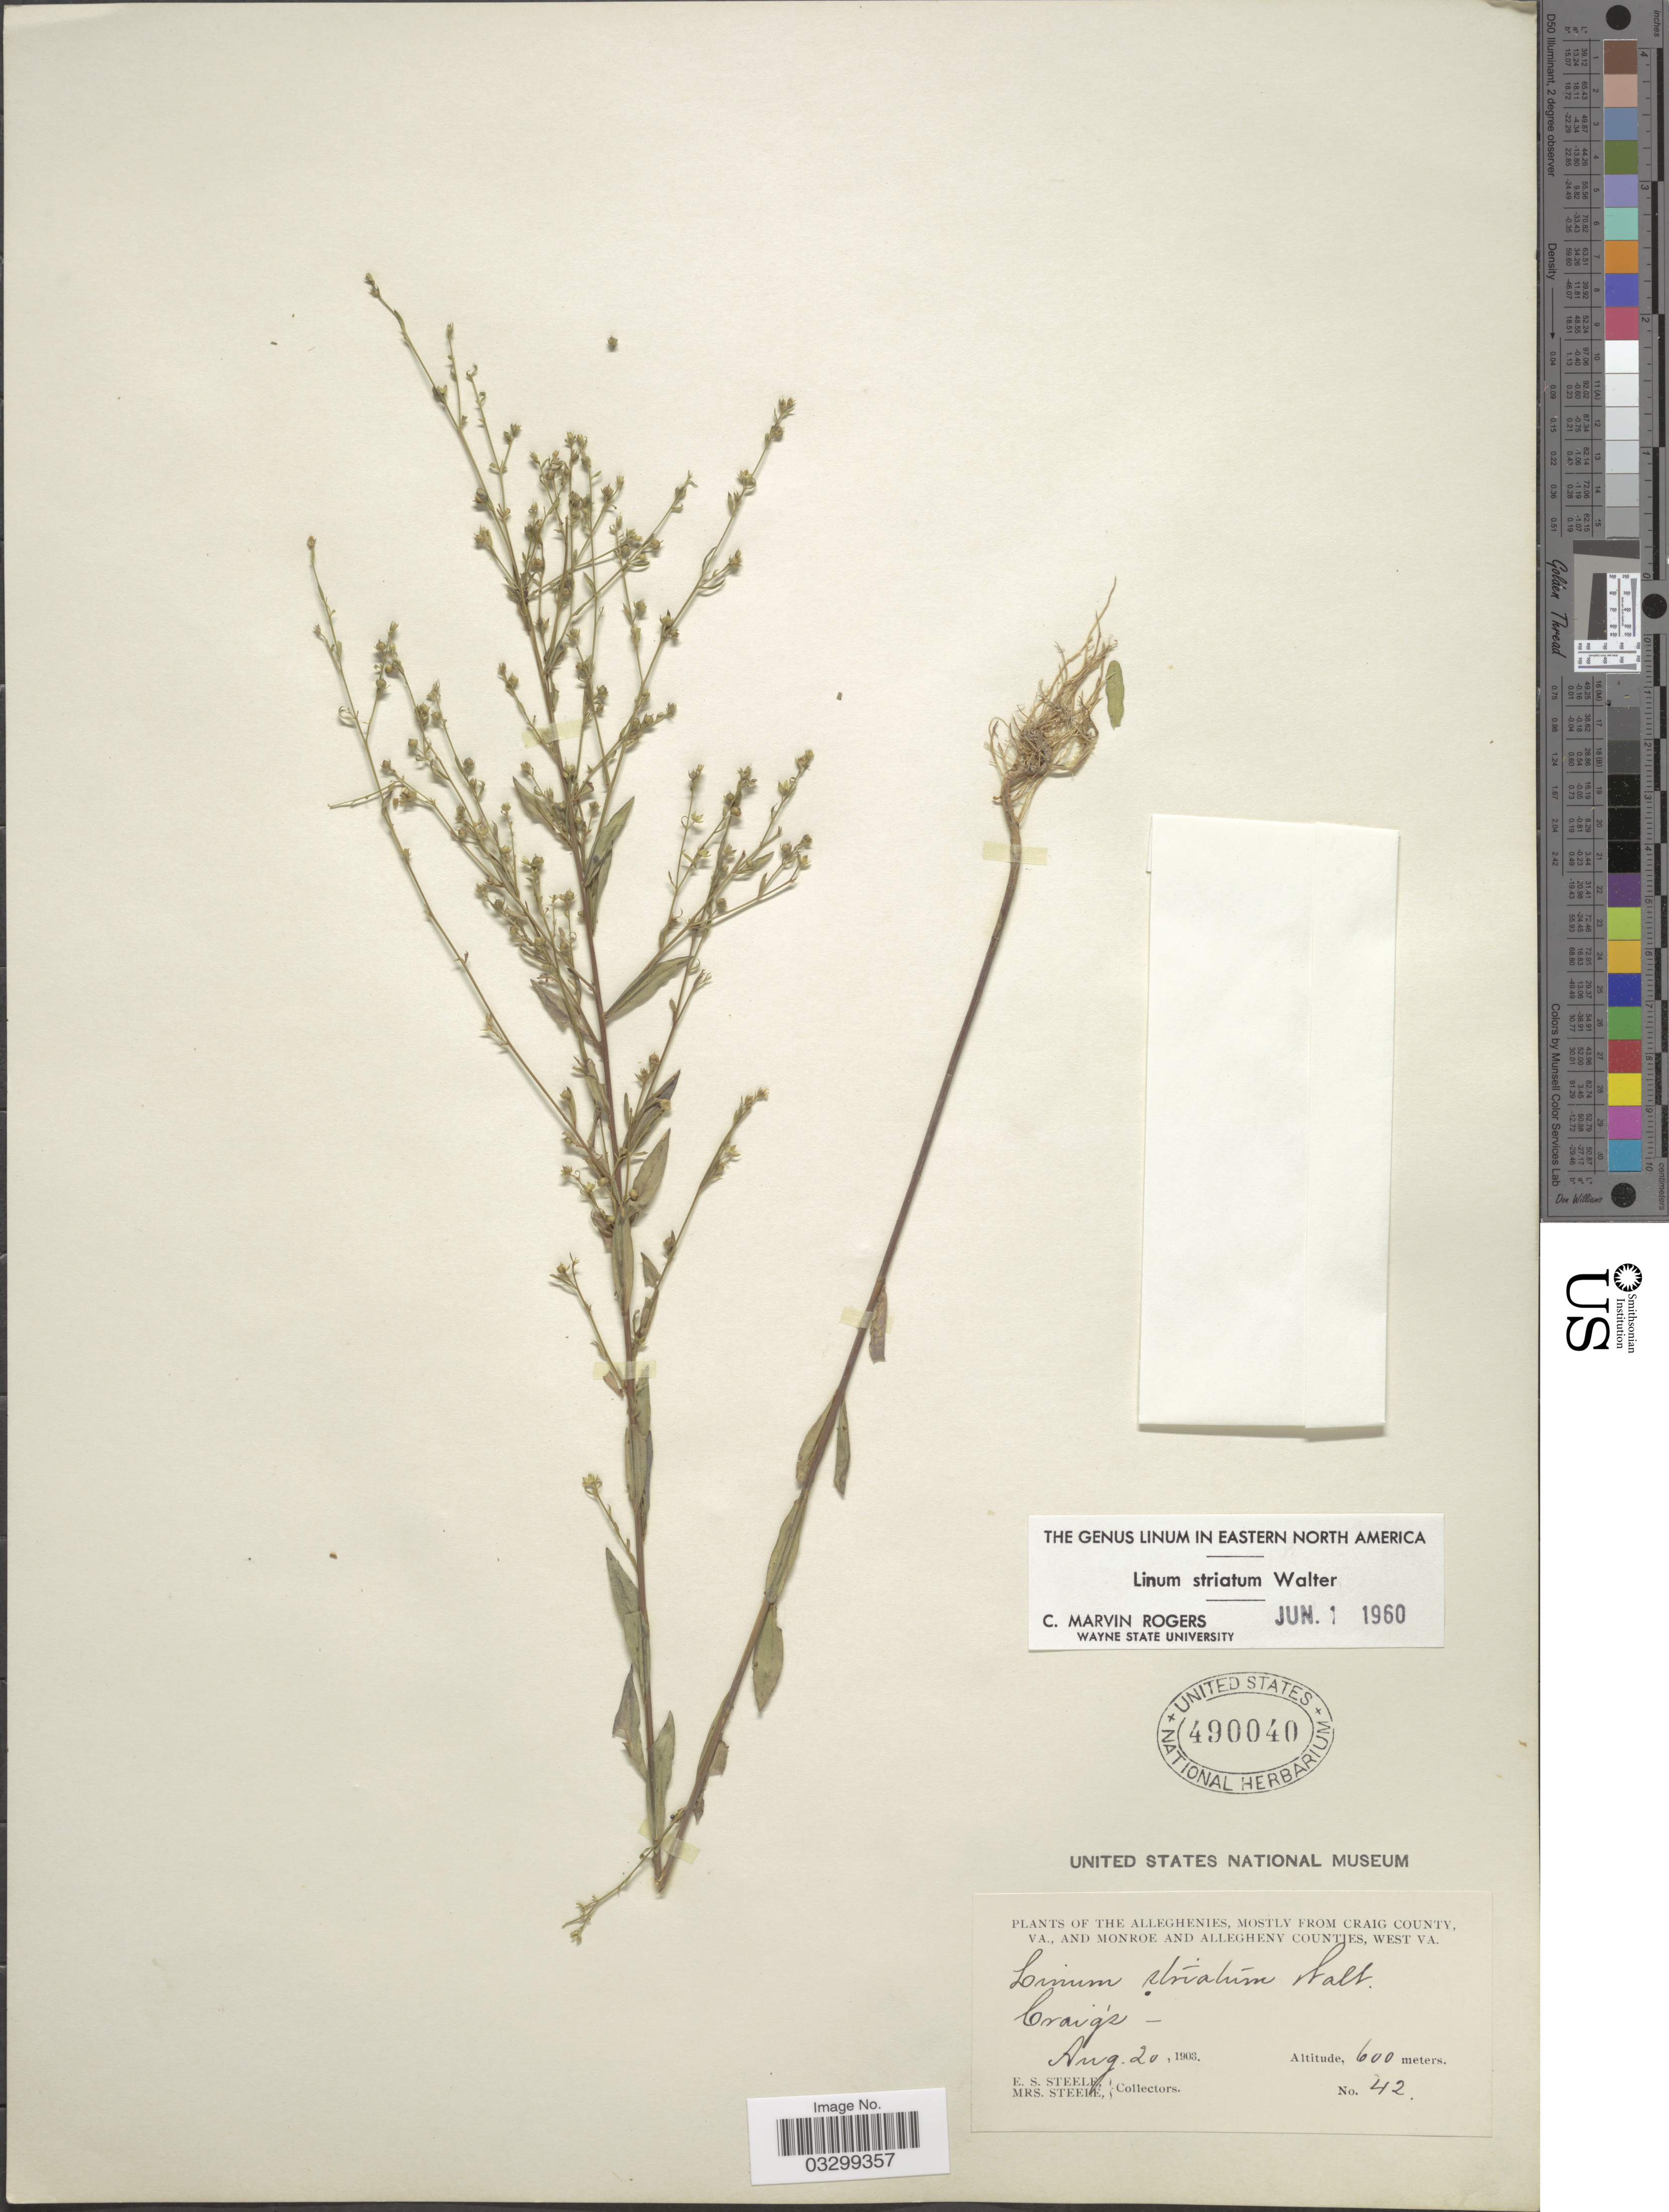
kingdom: Plantae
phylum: Tracheophyta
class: Magnoliopsida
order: Malpighiales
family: Linaceae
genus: Linum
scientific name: Linum striatum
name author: Walter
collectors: E. Steele & Mrs. E. S. Steele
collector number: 42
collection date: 1903-08-20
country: United States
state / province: Virginia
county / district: Craig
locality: The Alleghenies, mostly from Craig County. Craig's.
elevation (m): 600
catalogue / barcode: US 490040